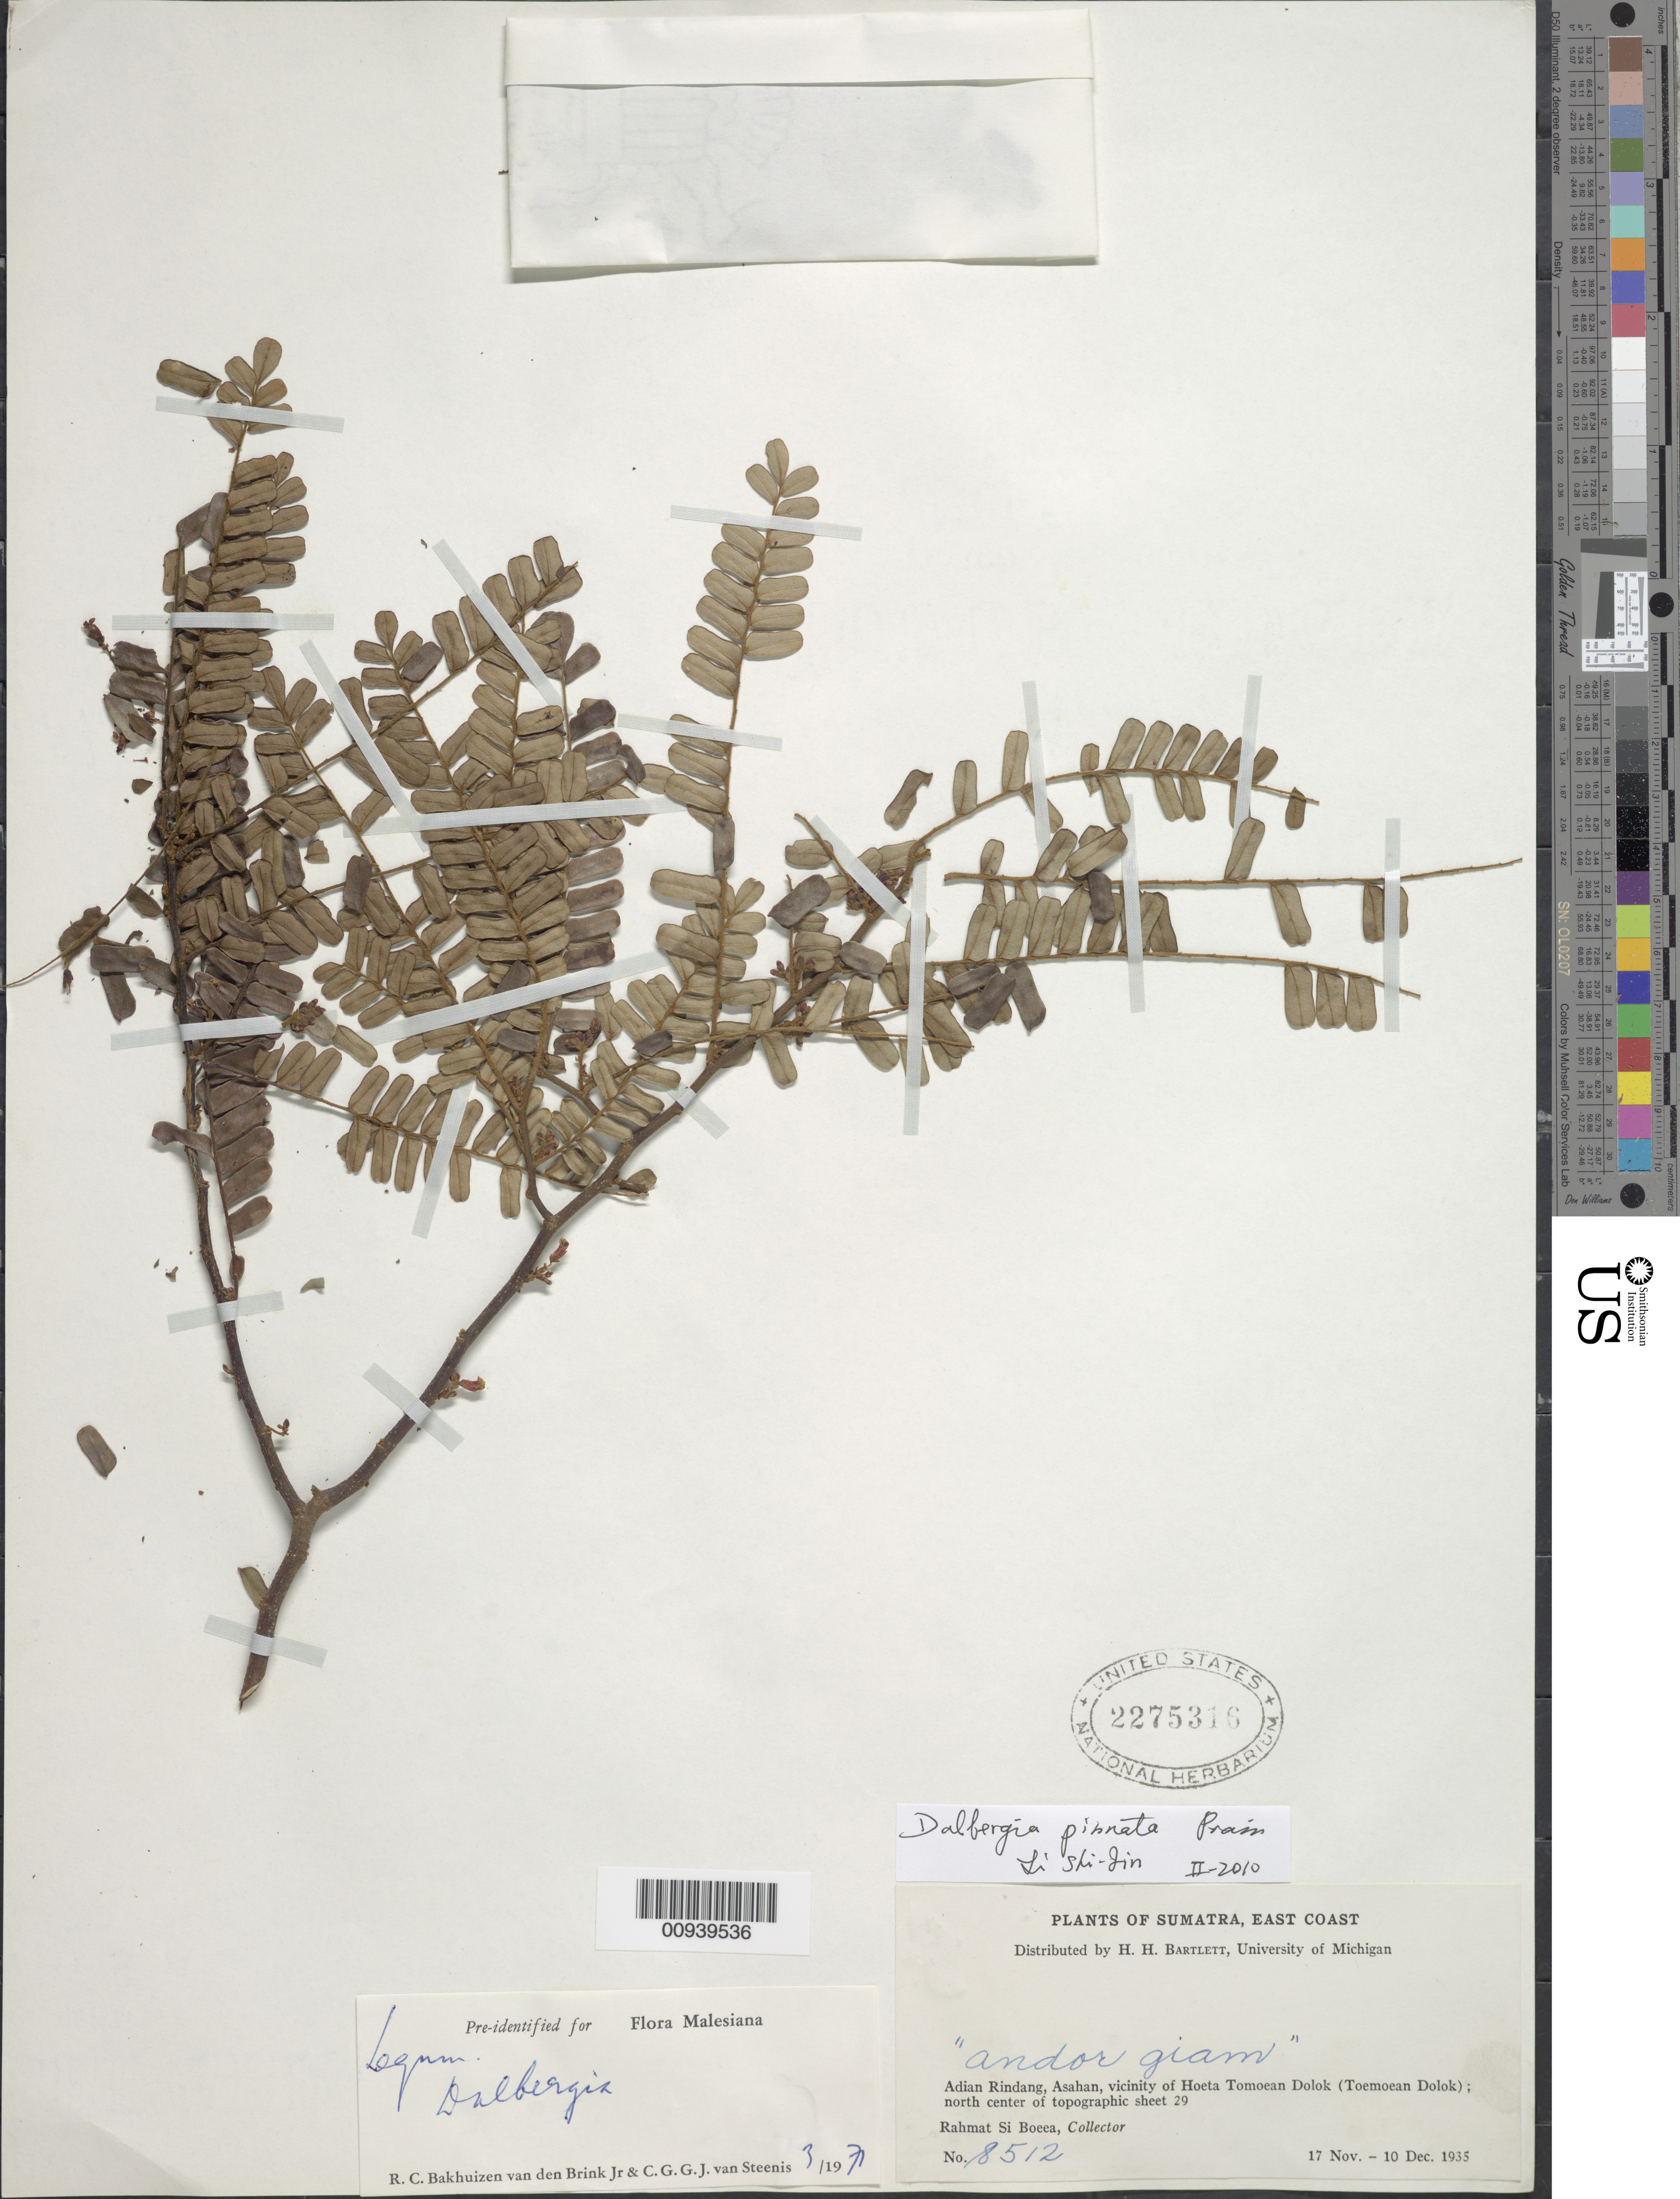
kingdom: Plantae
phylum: Tracheophyta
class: Magnoliopsida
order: Fabales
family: Fabaceae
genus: Dalbergia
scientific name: Dalbergia pinnata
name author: (Lour.) Prain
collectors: Rahmat Si Boeea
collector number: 8512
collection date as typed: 17 Nov 1935 to 10 Dec 1935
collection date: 1935-11-17/1935-12-10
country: Indonesia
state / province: Sumatra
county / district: Aceh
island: Sumatra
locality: Adian Rindang, Asahan, vicinity of Hoeta Tomoean Dolok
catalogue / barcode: US 2275316